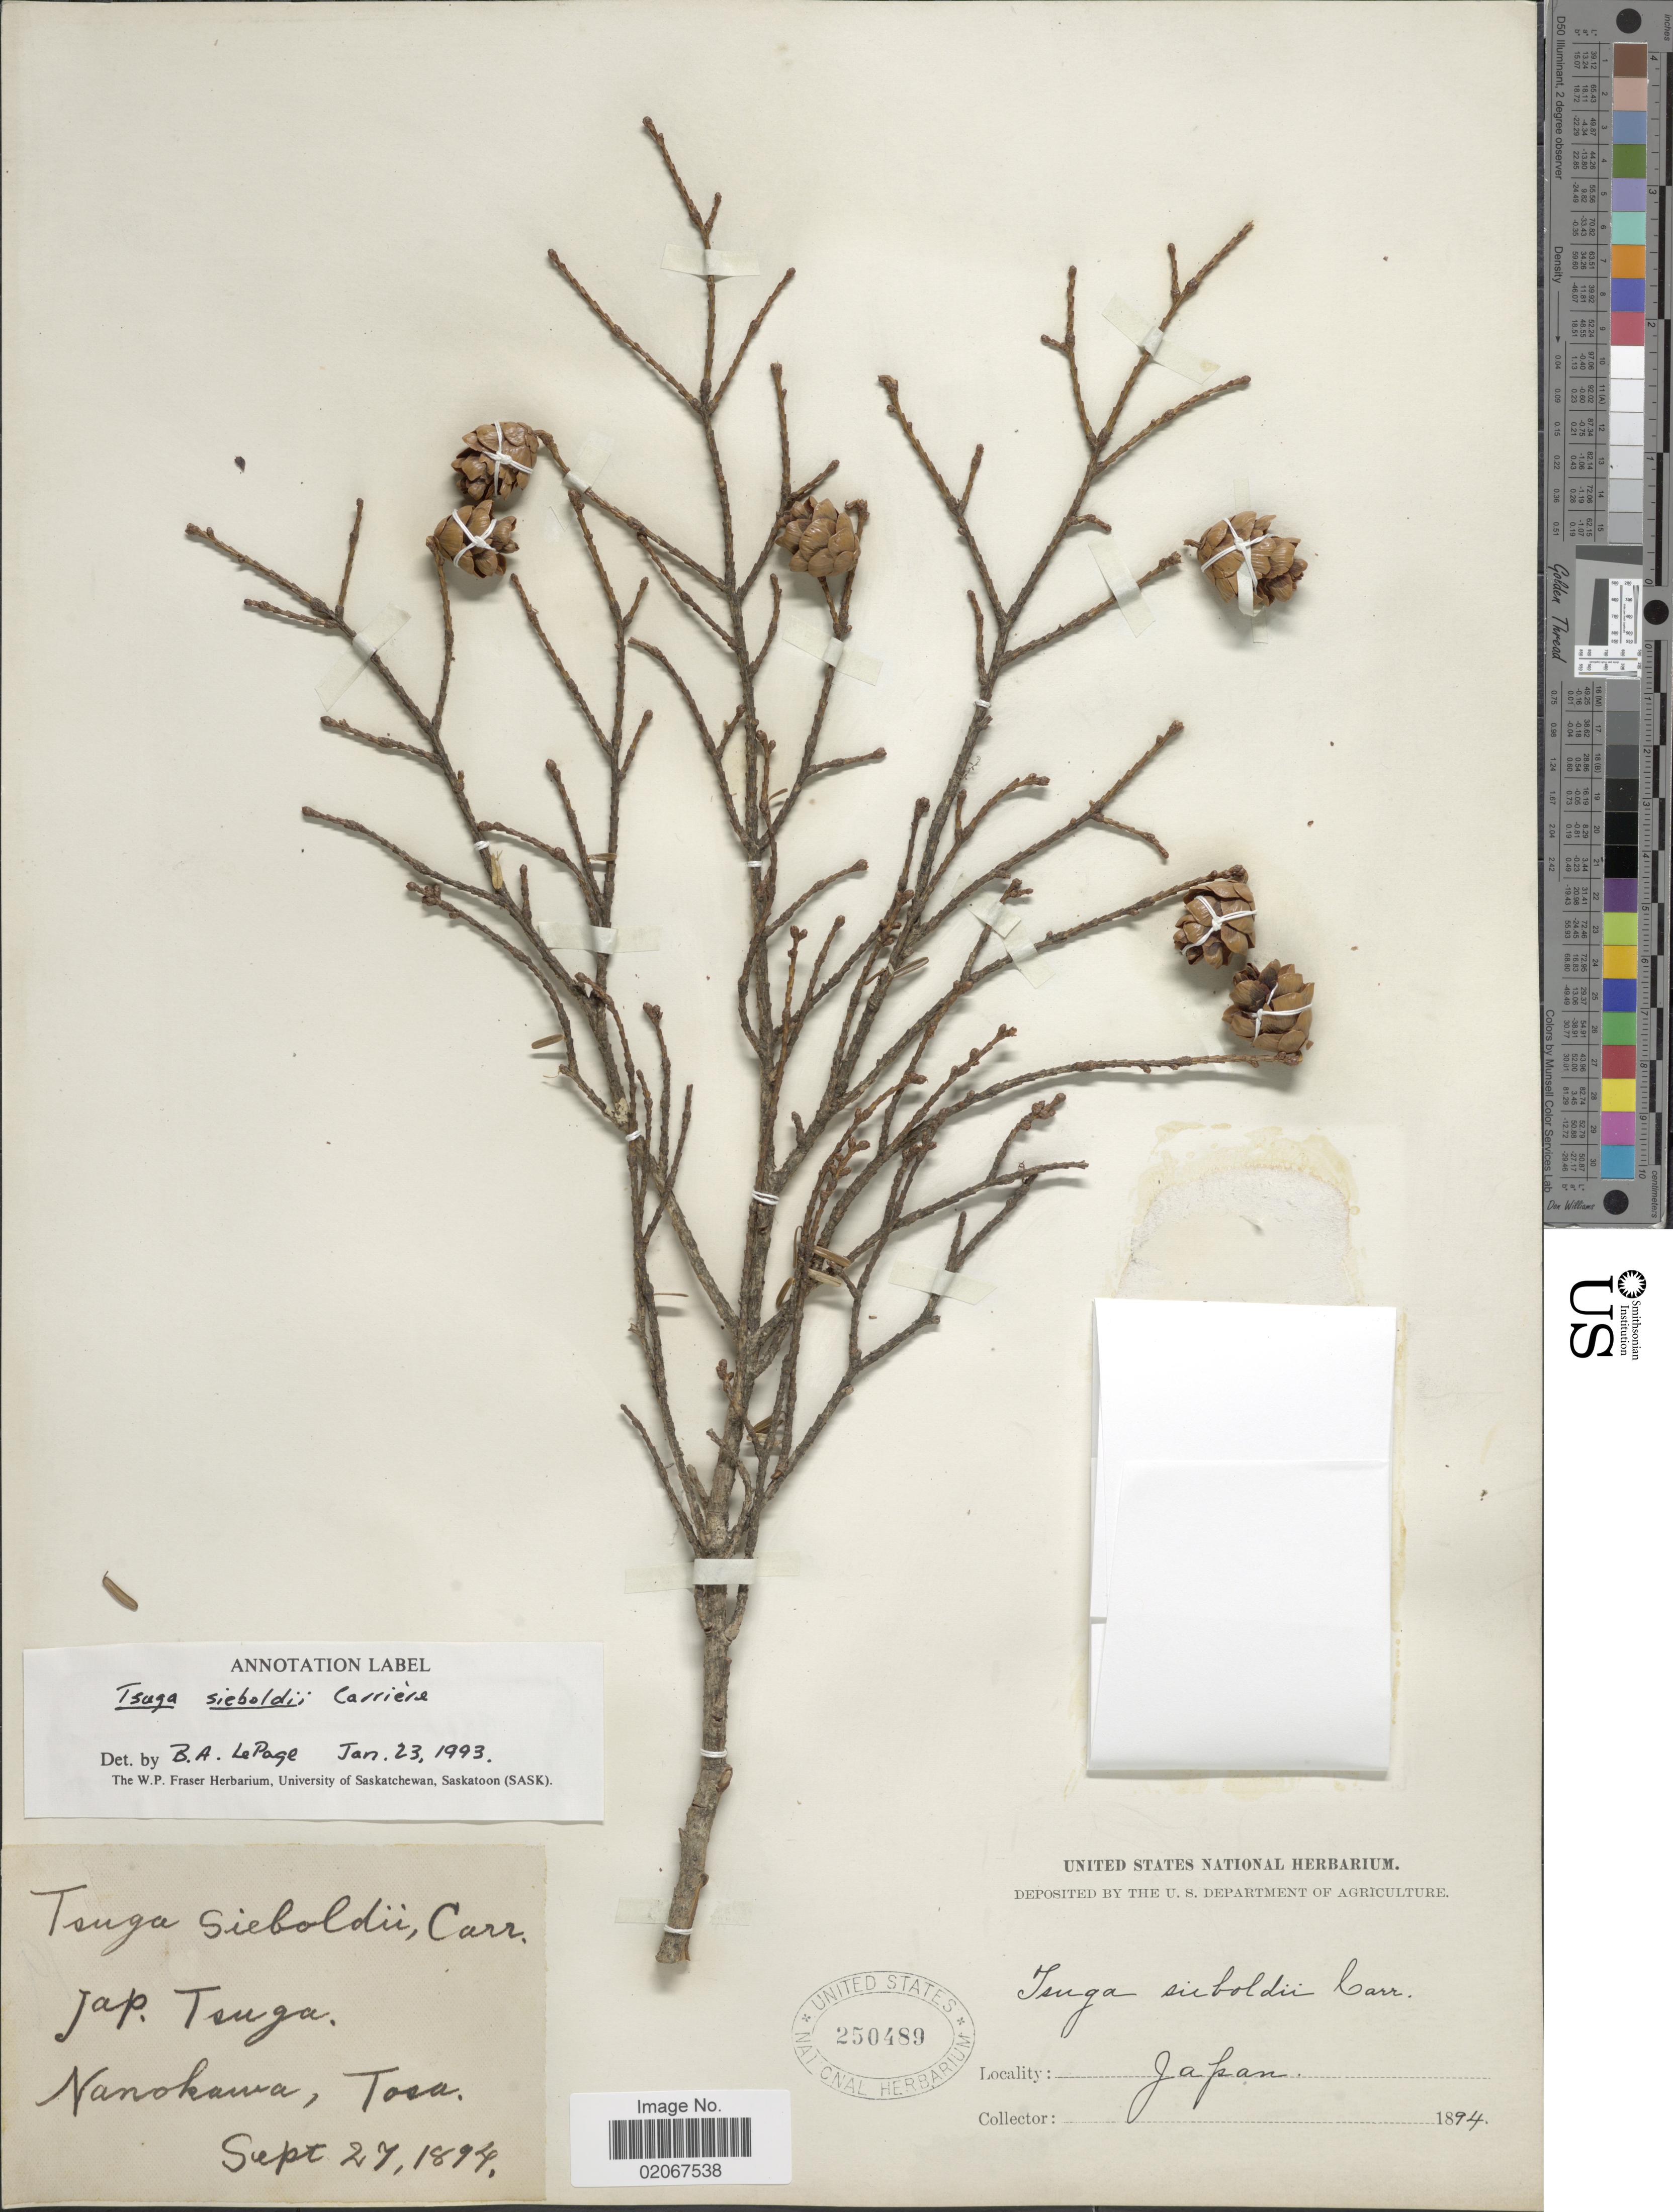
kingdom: Plantae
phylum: Tracheophyta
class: Pinopsida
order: Pinales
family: Pinaceae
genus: Tsuga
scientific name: Tsuga sieboldii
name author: Carrière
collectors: ex herb. United States National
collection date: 1894-09-27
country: Japan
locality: Nanokawa, Tosa. Japan.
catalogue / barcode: US 250489